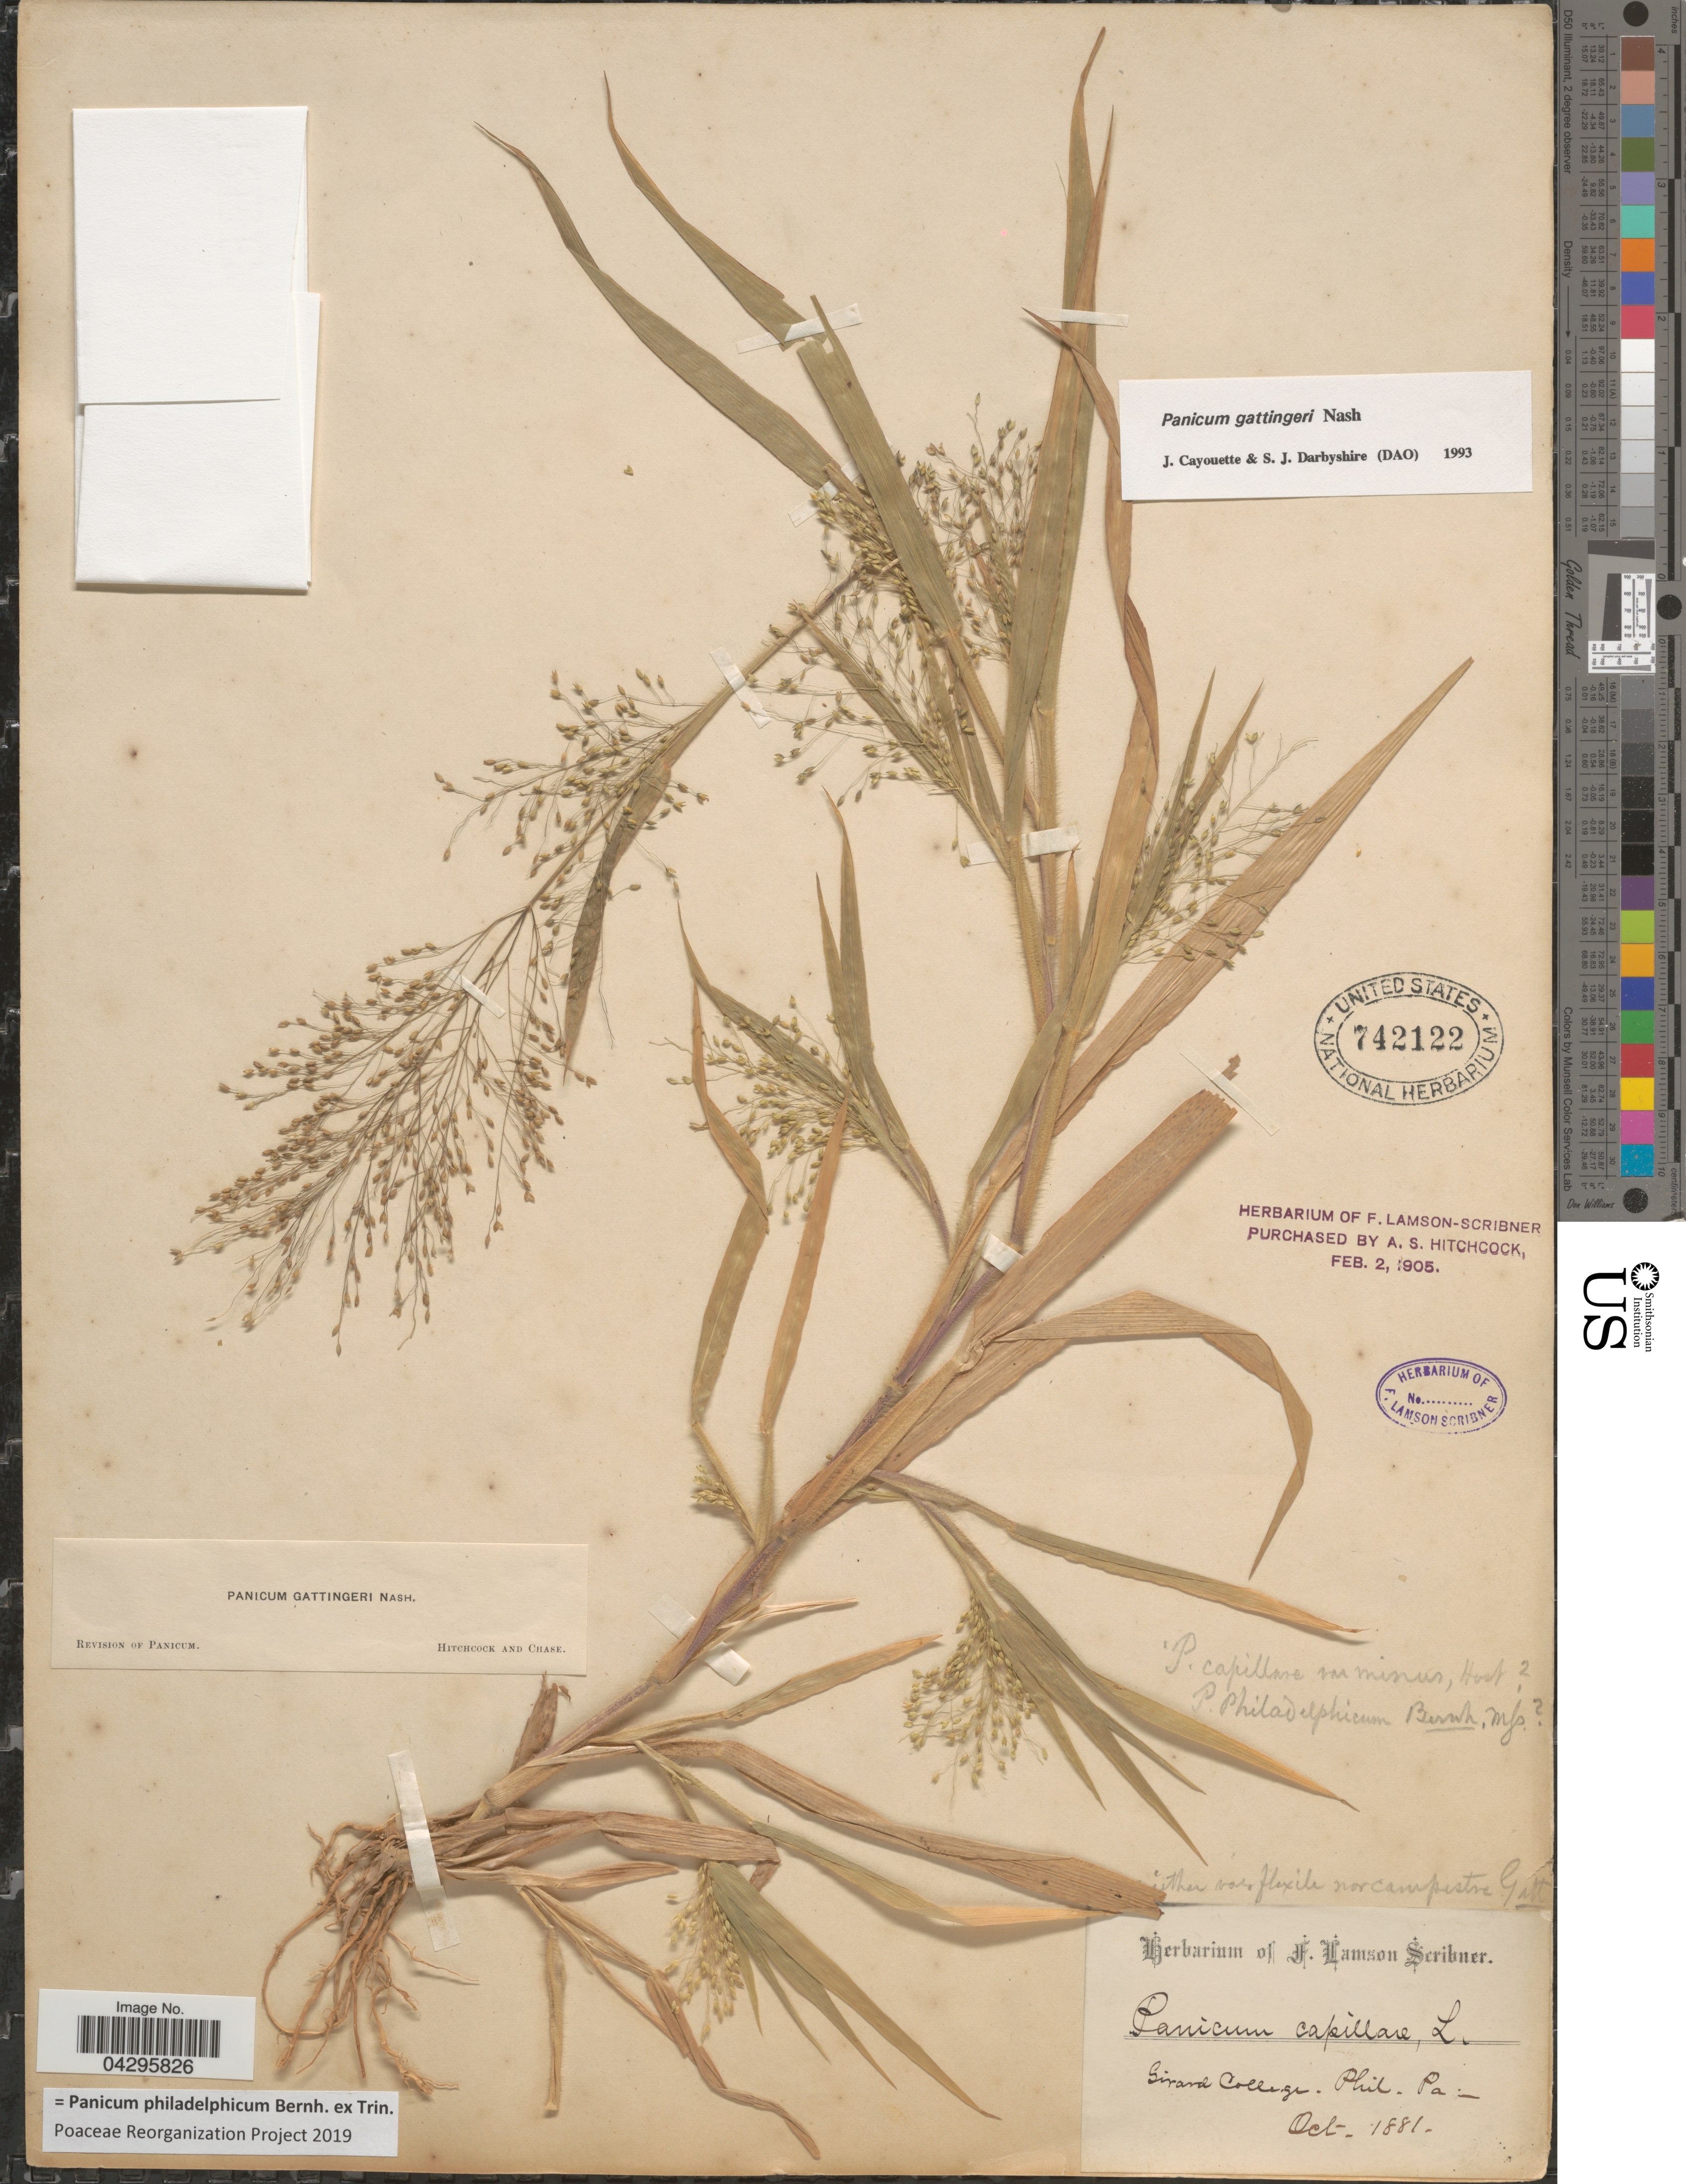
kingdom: Plantae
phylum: Tracheophyta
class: Liliopsida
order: Poales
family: Poaceae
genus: Panicum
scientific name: Panicum philadelphicum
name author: Bernh. ex Trin.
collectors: ex herb. F. Lamson Scribner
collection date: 1881-10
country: United States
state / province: Pennsylvania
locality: Girard College, Phil.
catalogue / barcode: US 742122